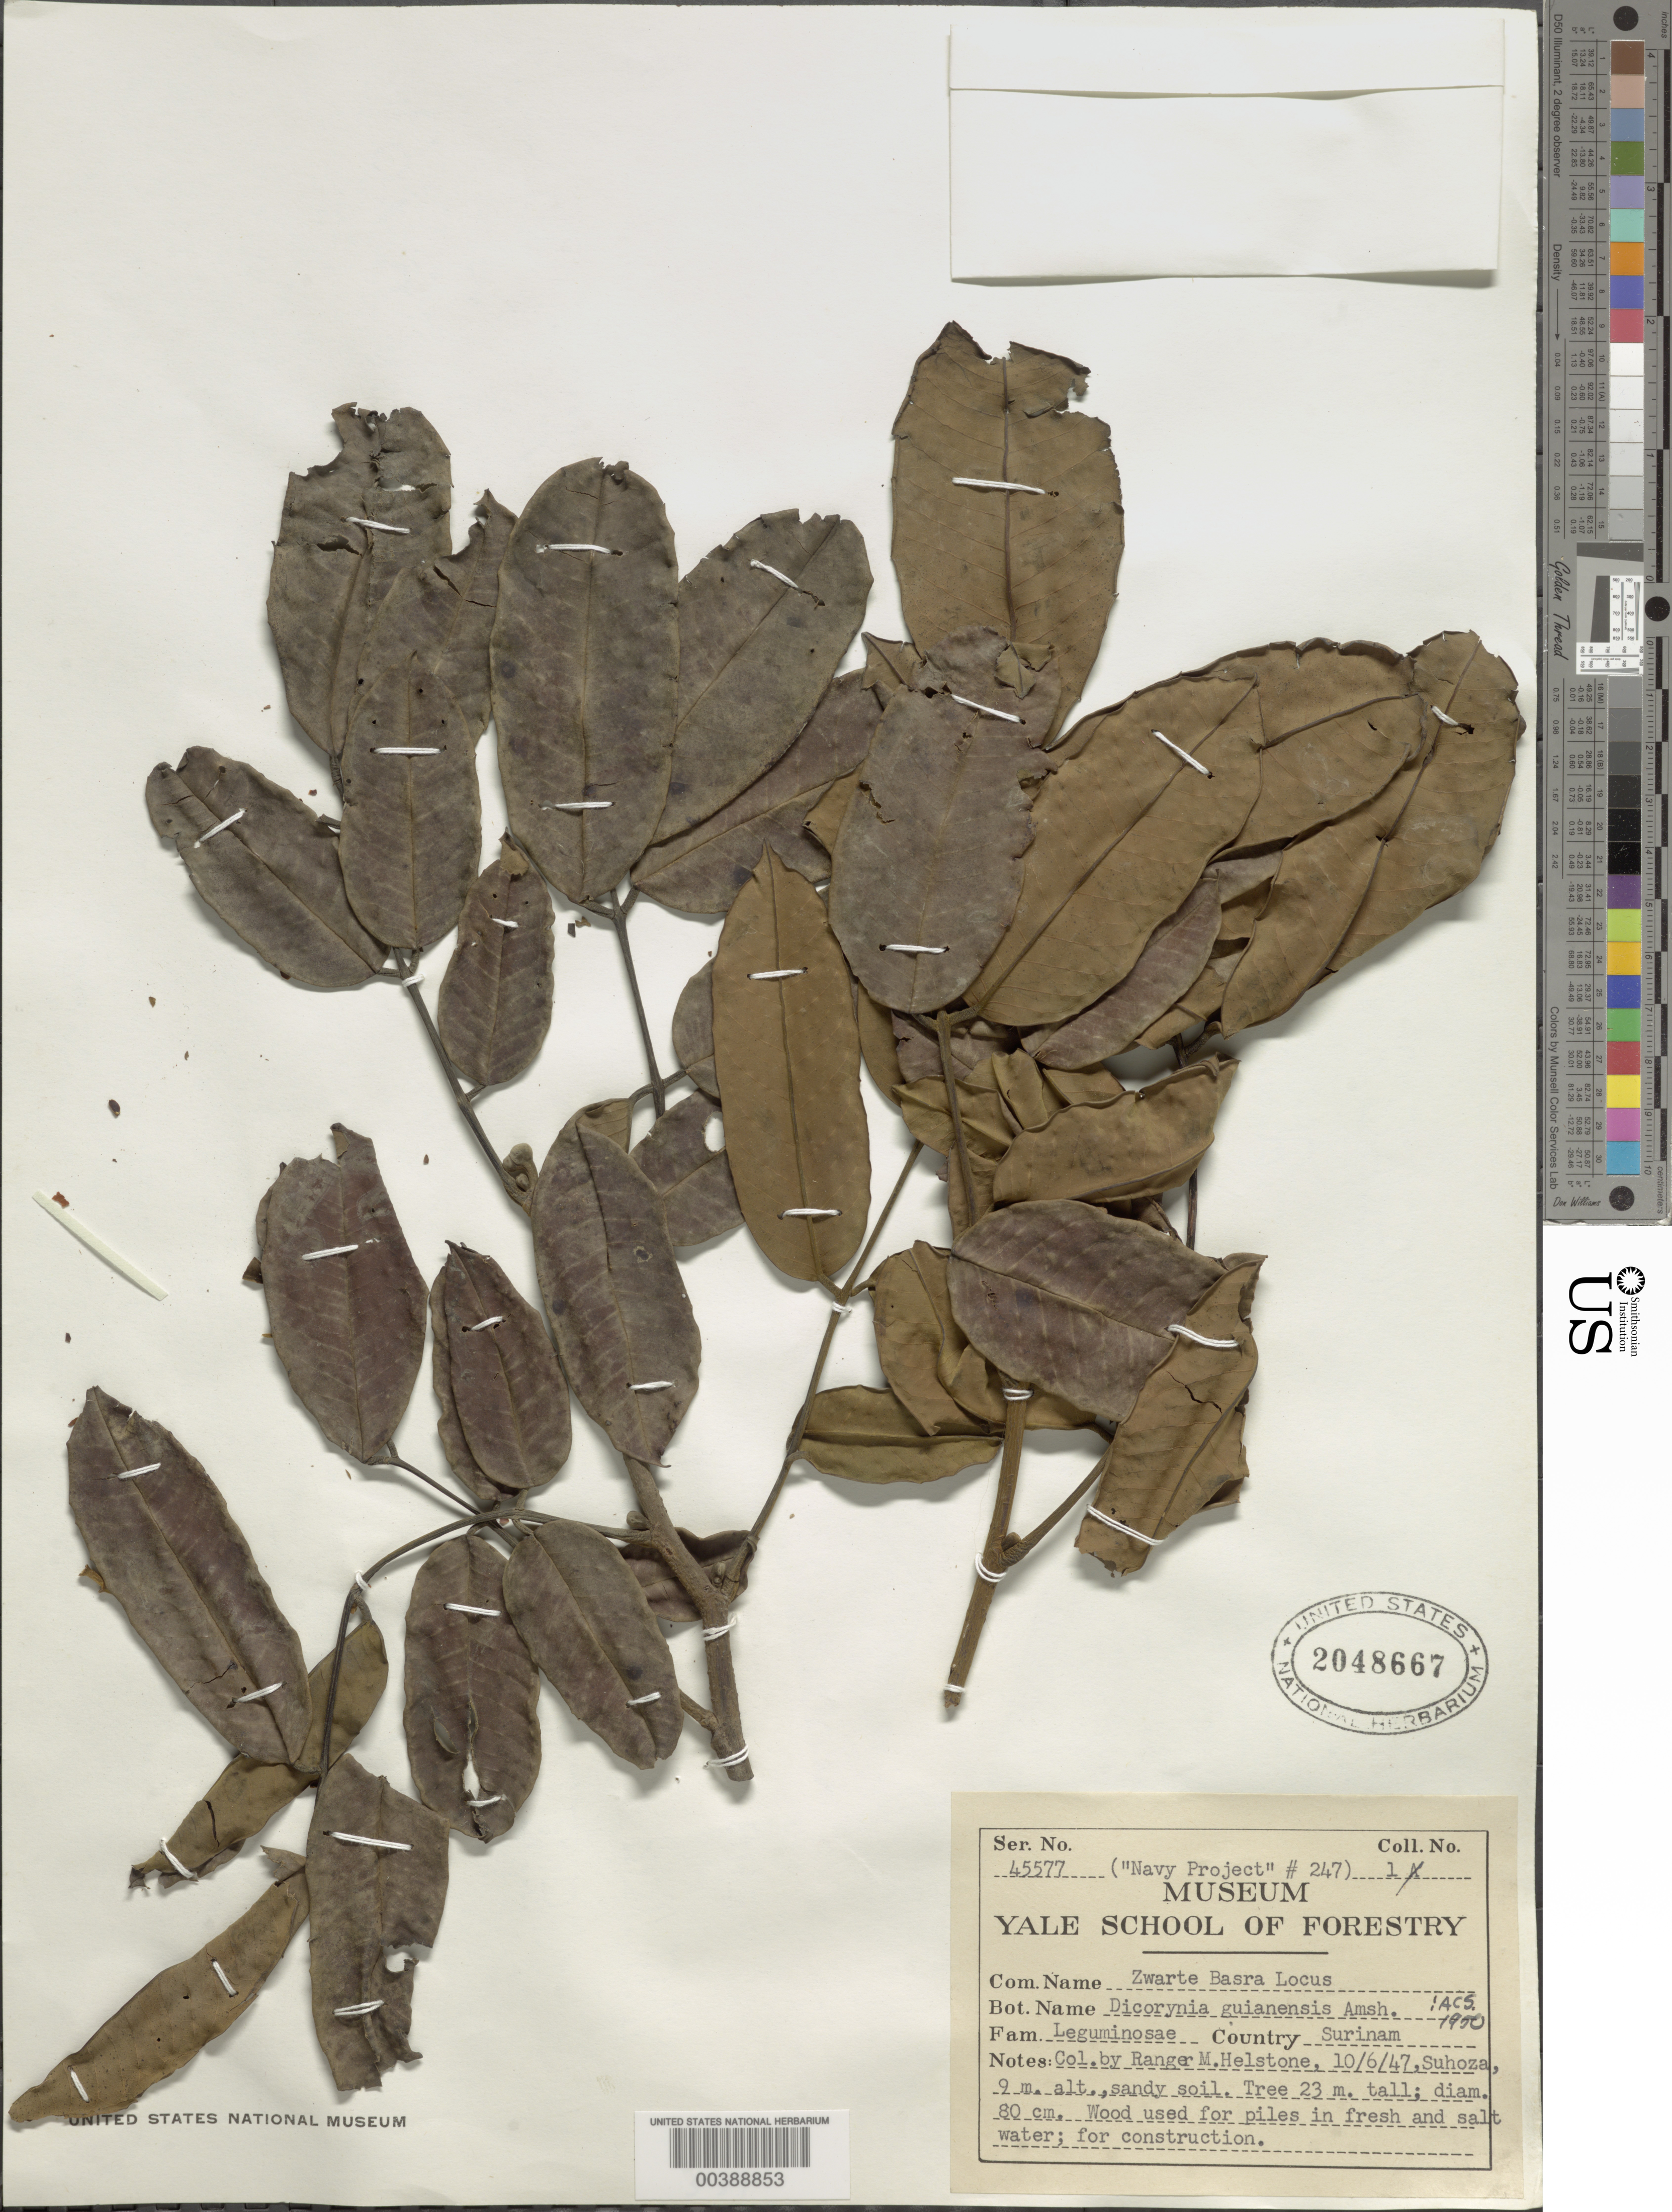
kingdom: Plantae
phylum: Tracheophyta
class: Magnoliopsida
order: Fabales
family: Fabaceae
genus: Dicorynia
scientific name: Dicorynia guianensis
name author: Amshoff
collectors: M. Helstone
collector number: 1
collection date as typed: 10 Jun 1947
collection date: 1947-06-10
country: Suriname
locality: Suhoza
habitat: Sandy soil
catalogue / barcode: US 2048667